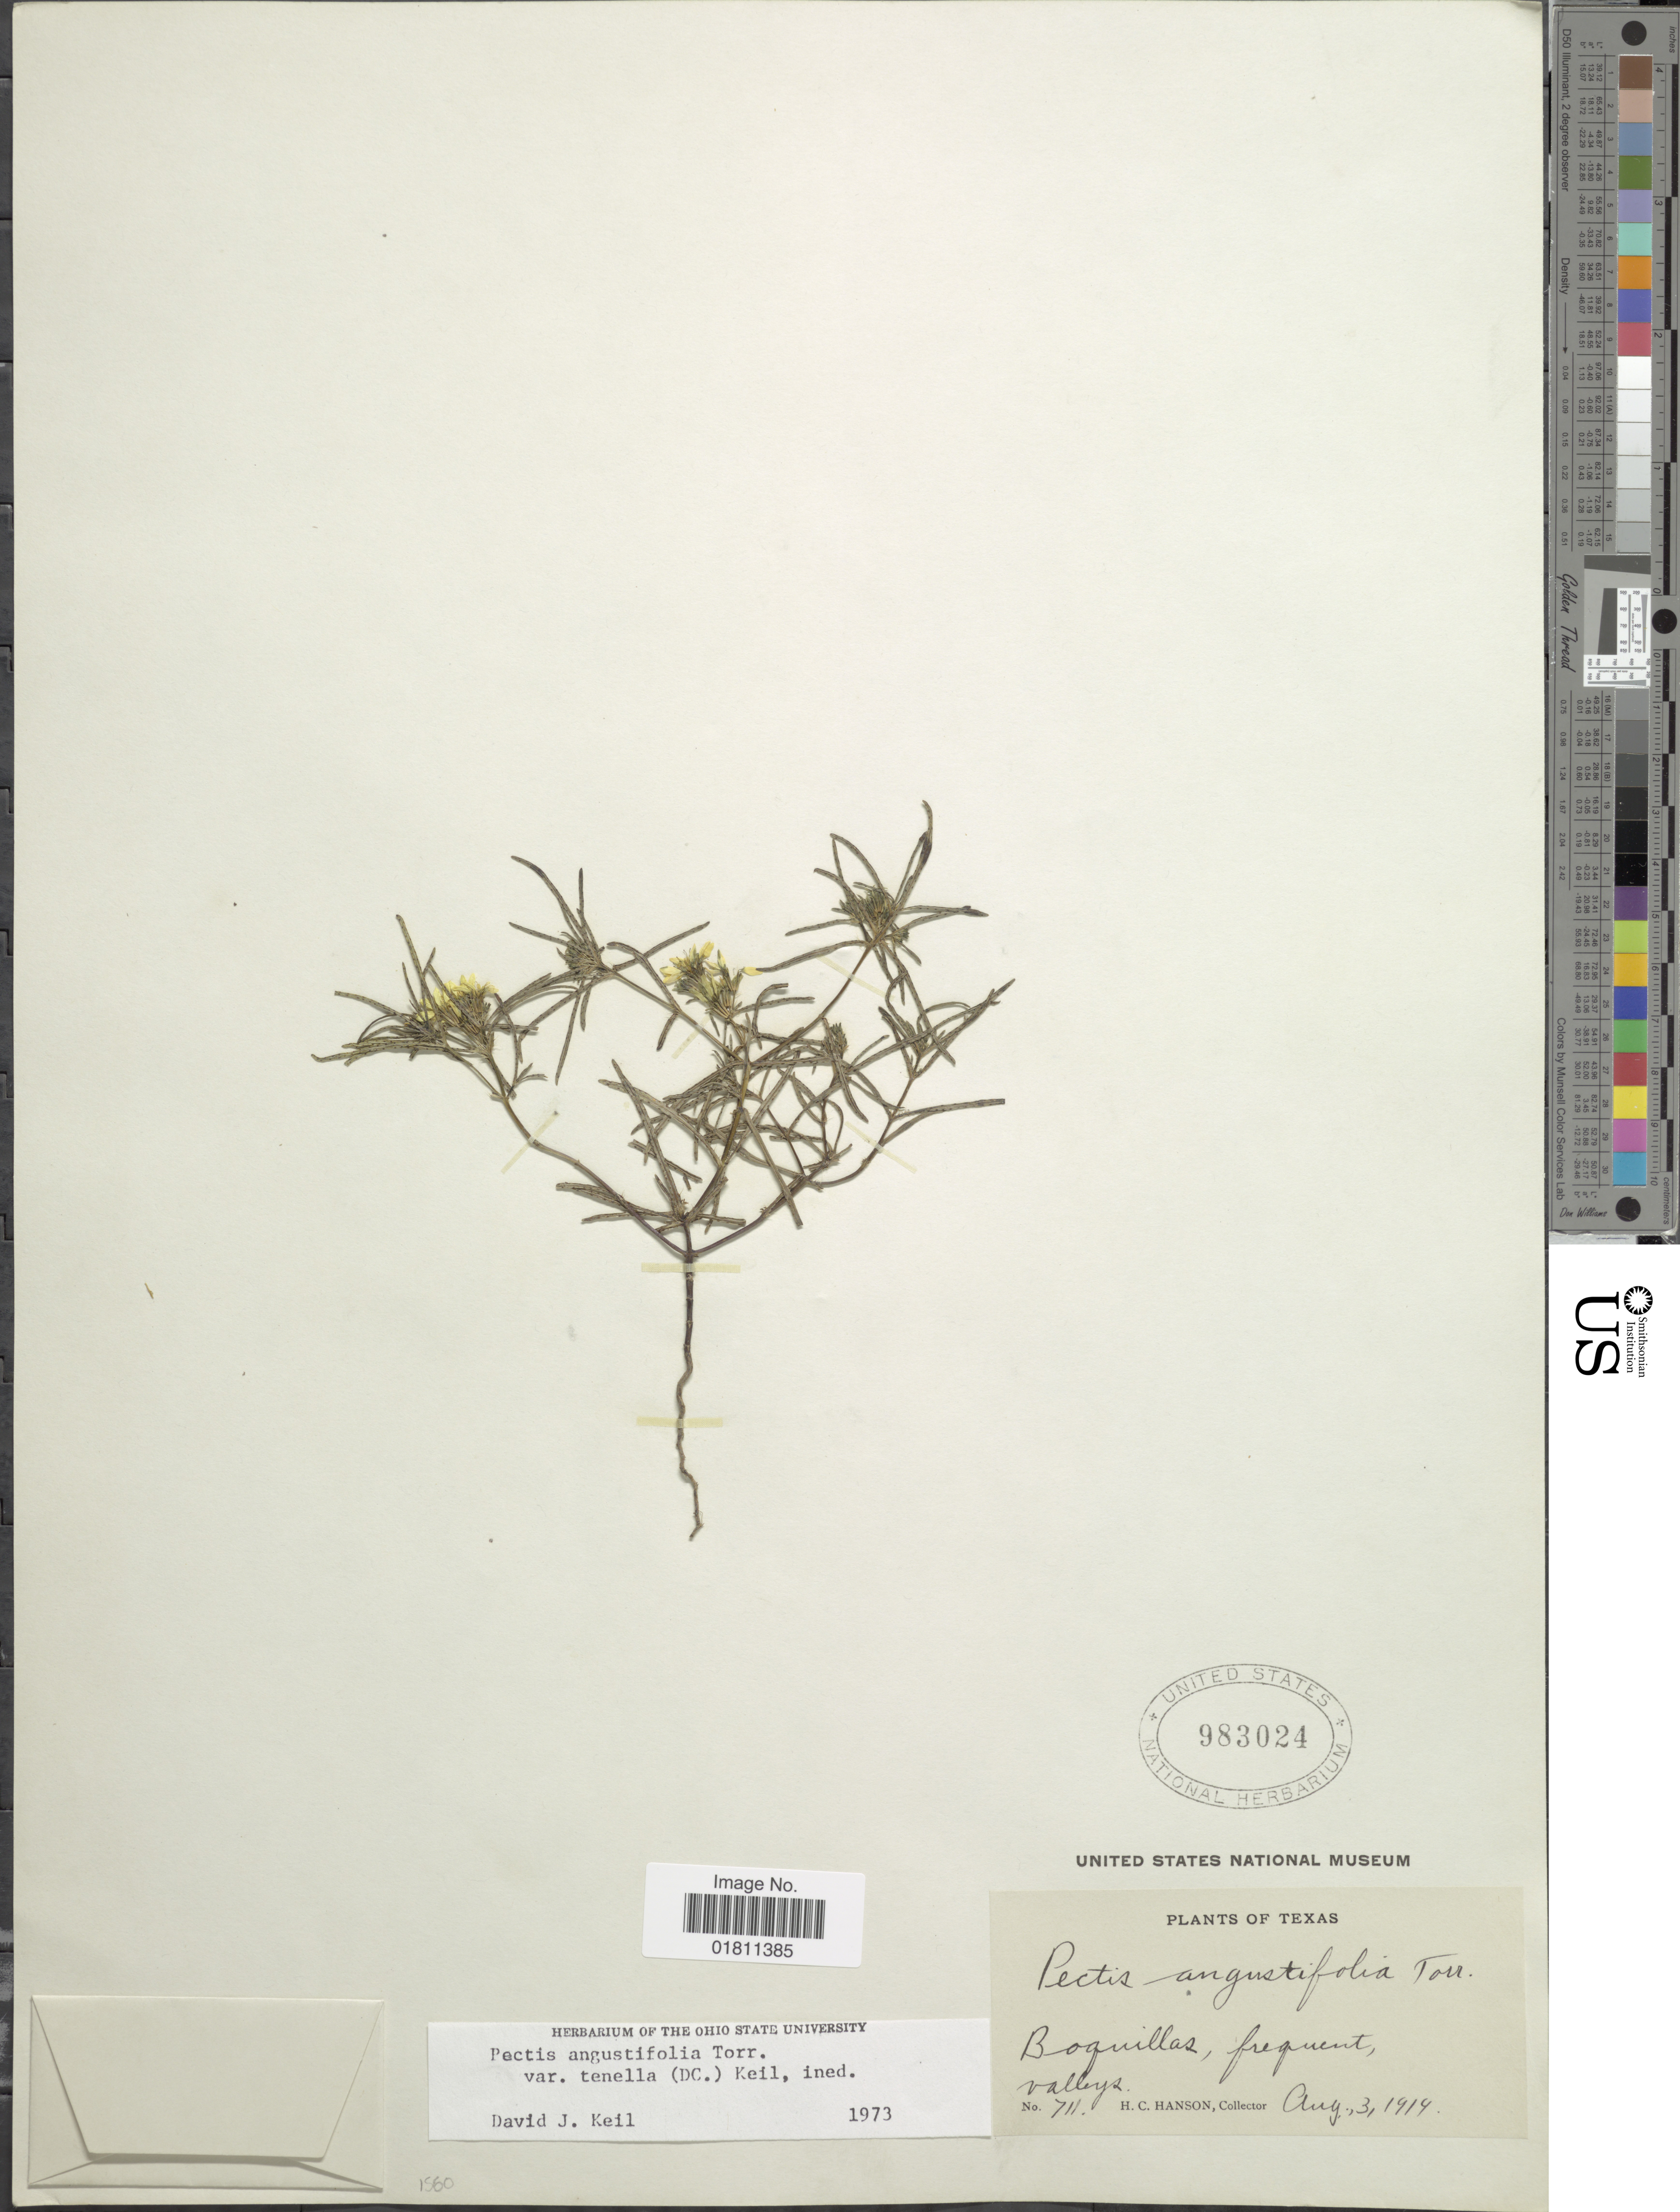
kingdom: Plantae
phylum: Tracheophyta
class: Magnoliopsida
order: Asterales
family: Asteraceae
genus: Pectis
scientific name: Pectis angustifolia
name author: Torr.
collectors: H. Hanson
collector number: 711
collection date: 1914-08-03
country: United States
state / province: Texas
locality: Texas, Boquillas, frequent, valleys.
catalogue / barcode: US 983024